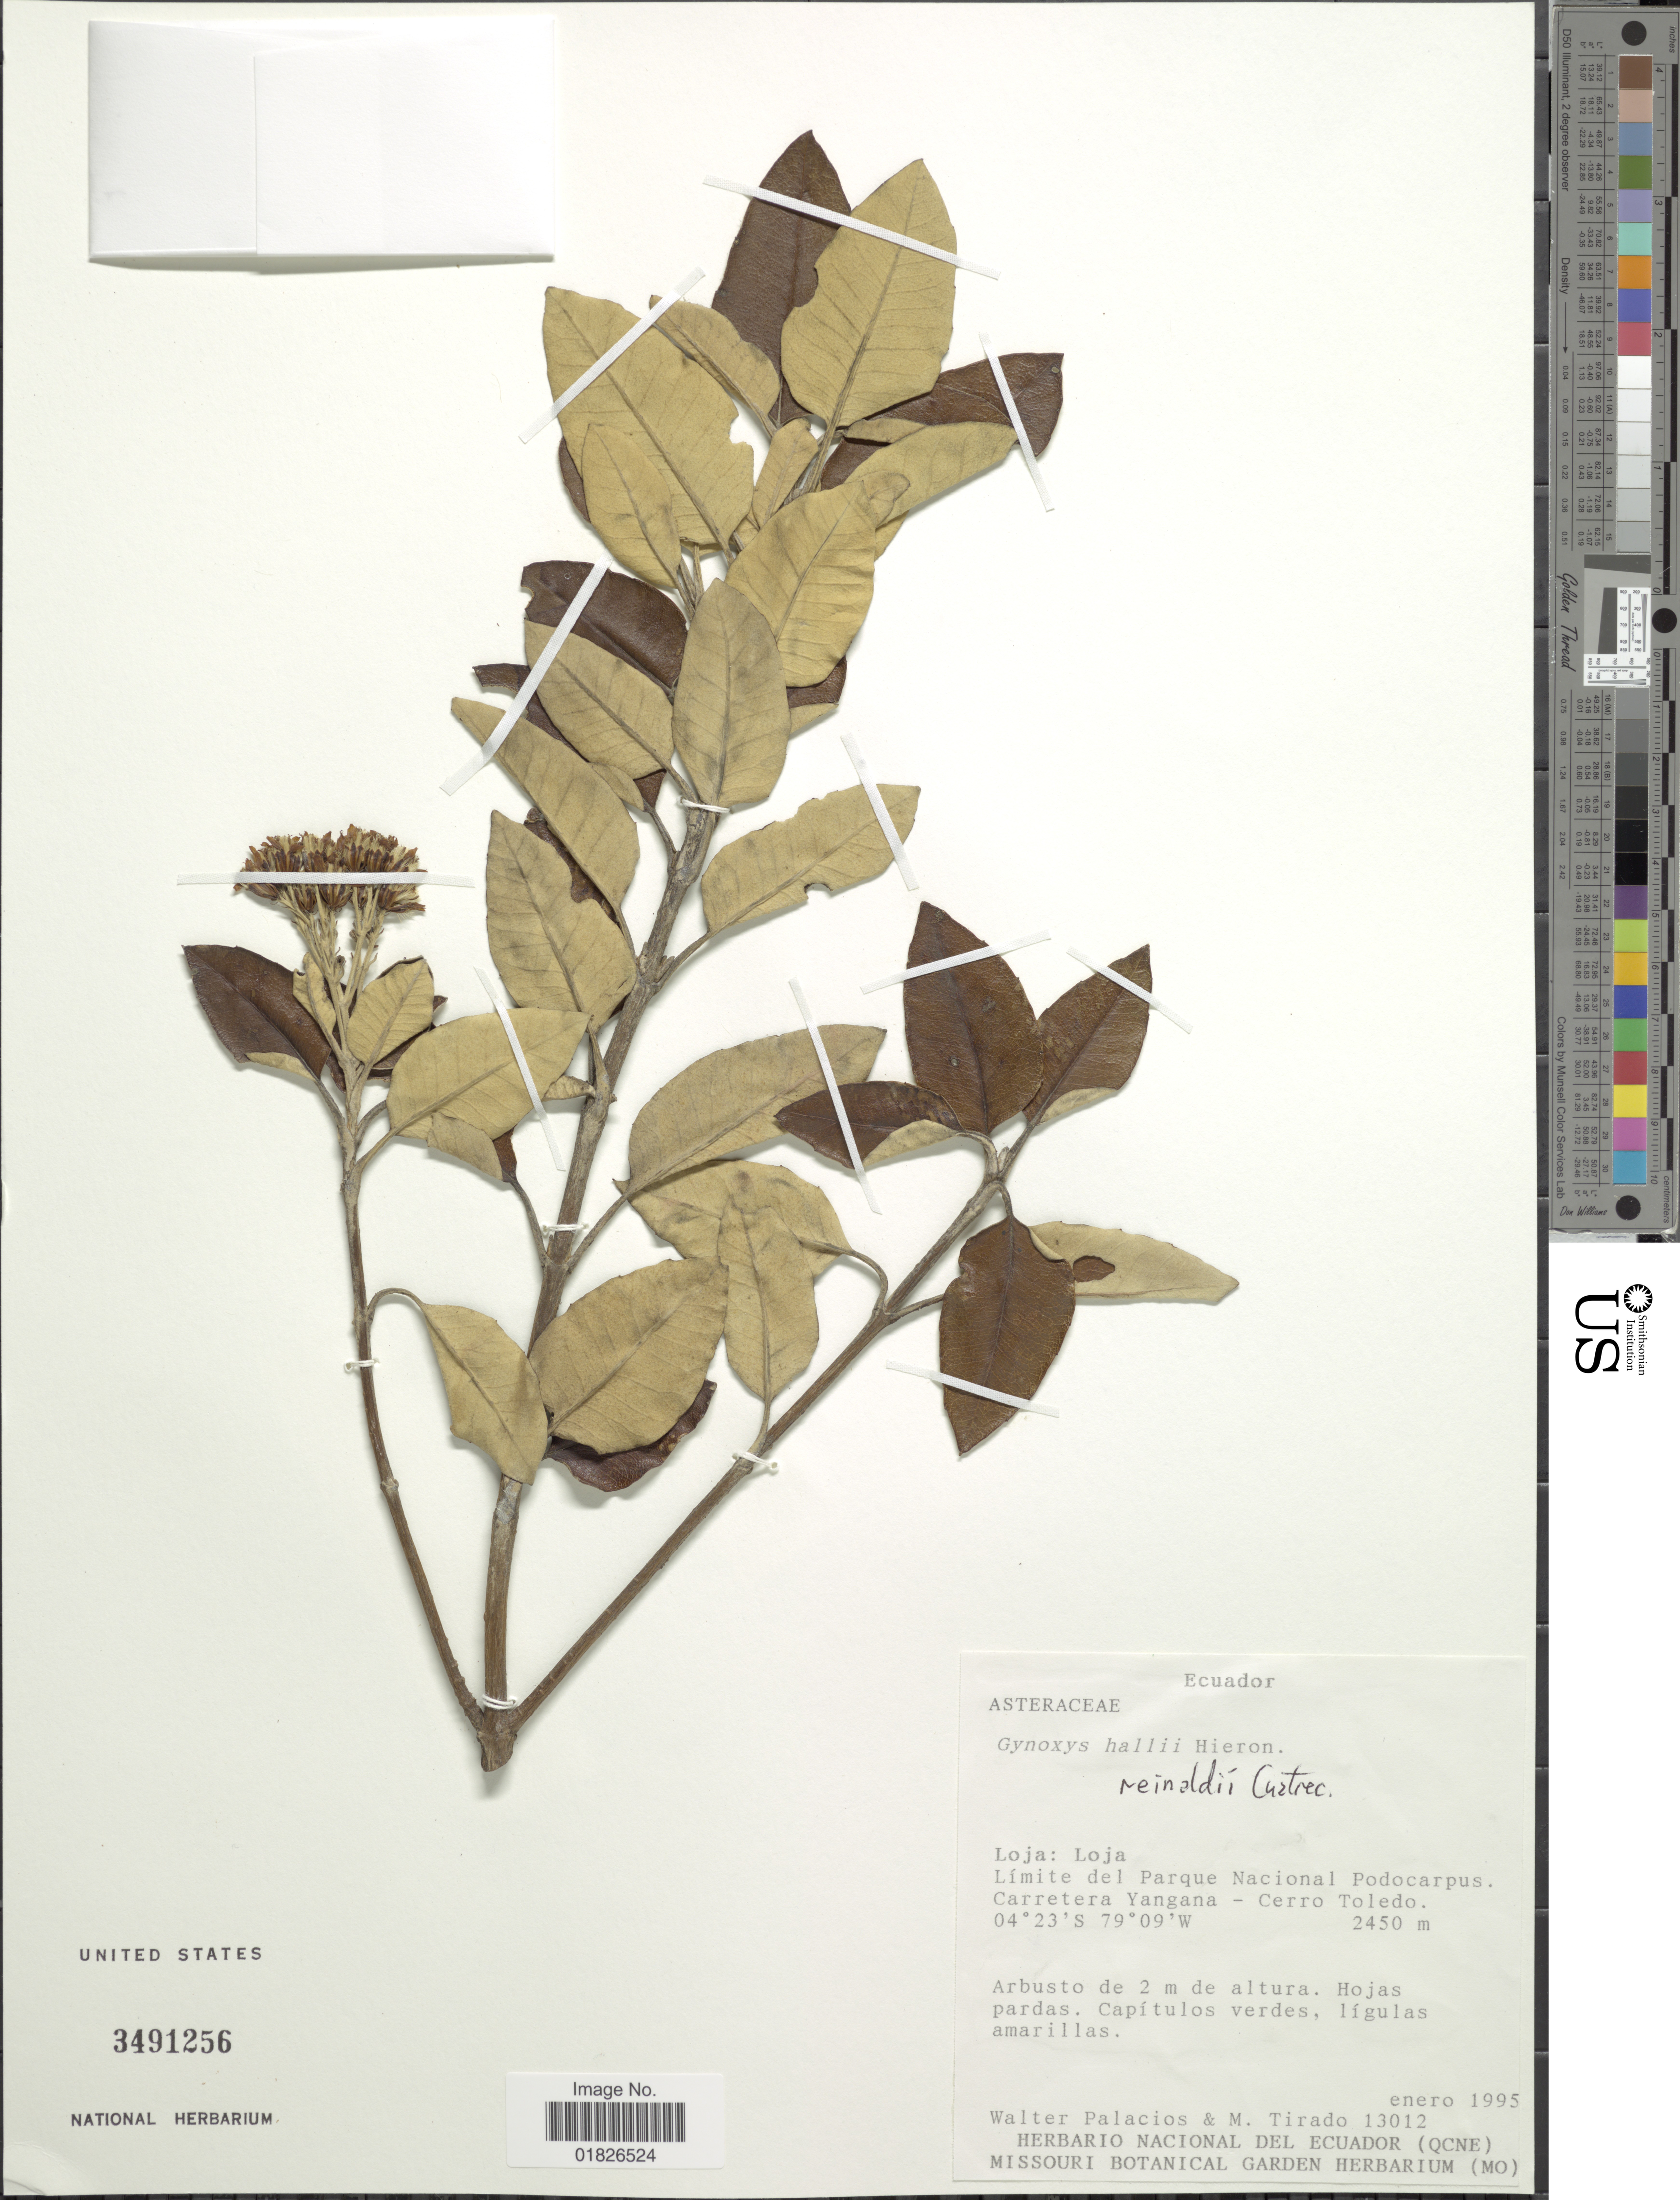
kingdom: Plantae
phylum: Tracheophyta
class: Magnoliopsida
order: Asterales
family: Asteraceae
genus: Gynoxys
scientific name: Gynoxys reinaldi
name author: Cuatrec.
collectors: W. Palacios & M. Tirado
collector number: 13012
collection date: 1995-01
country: Ecuador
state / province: Loja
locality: Limite del Parque Nacional Podocarpus, Carretera Yangana-Cerro Toledo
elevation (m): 2450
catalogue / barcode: US 3491256